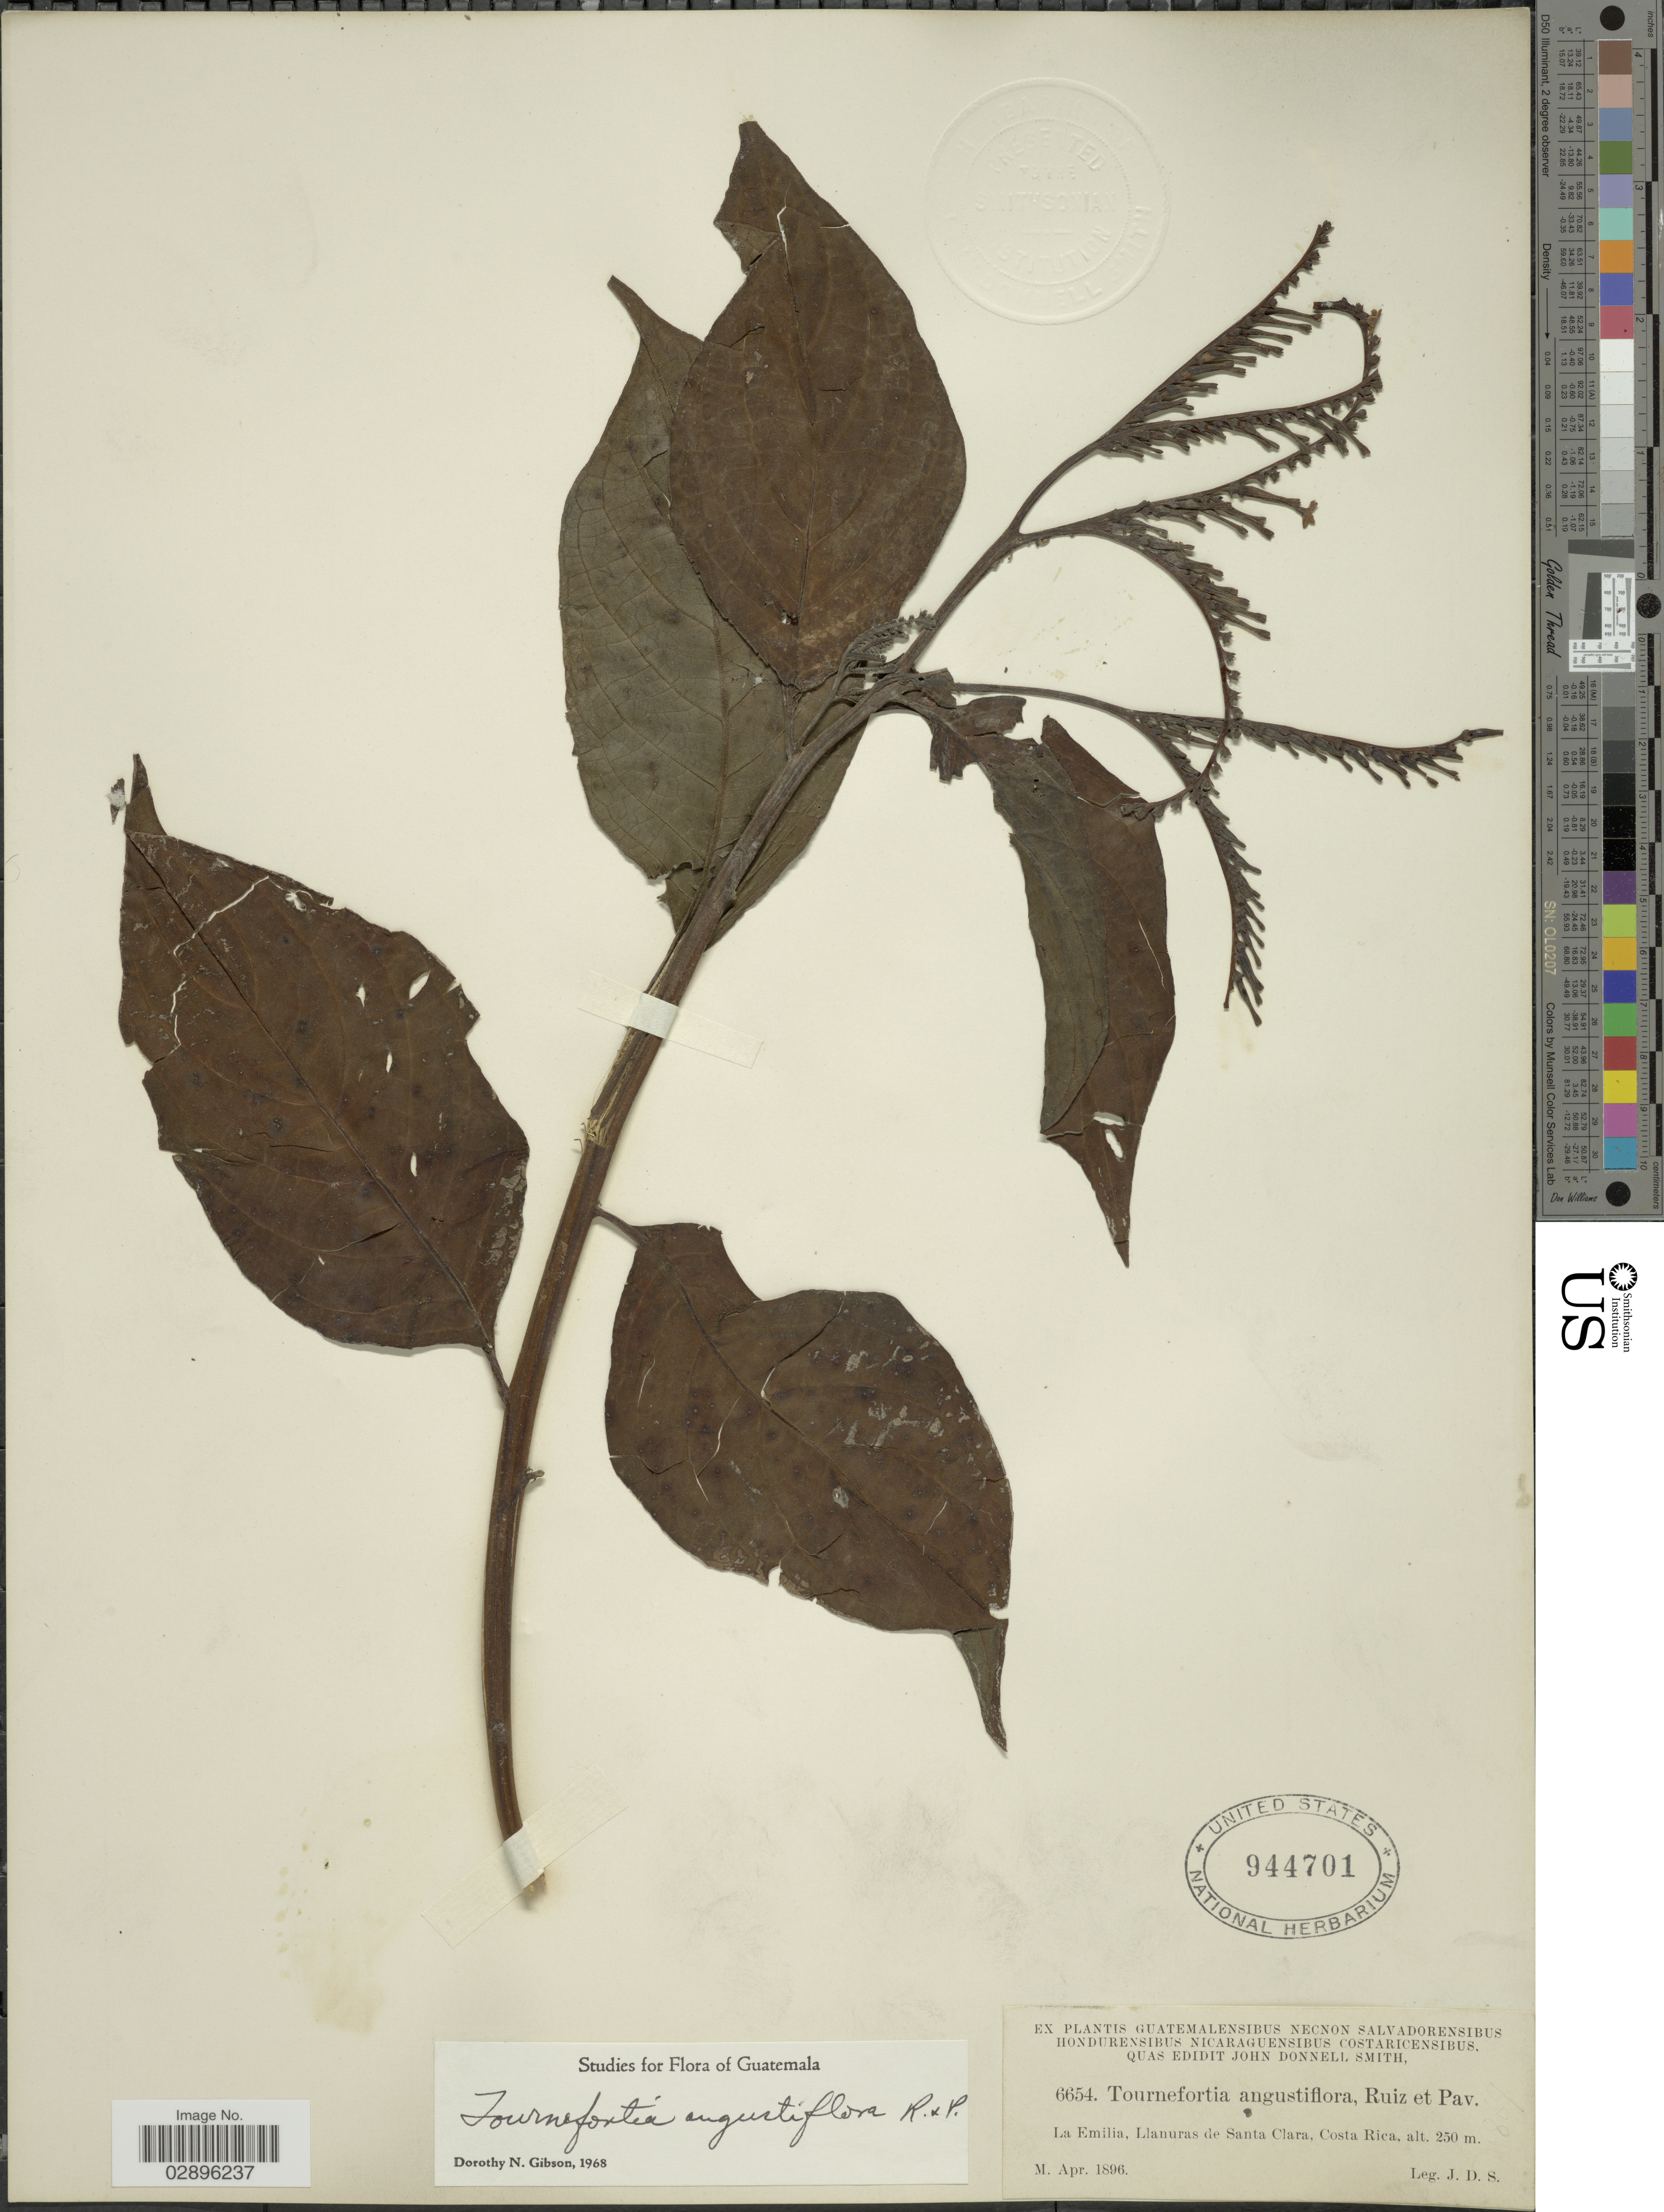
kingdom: Plantae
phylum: Tracheophyta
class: Magnoliopsida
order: Boraginales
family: Heliotropiaceae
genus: Tournefortia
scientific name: Tournefortia angustiflora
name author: Ruiz & Pav.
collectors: J. Donnell Smith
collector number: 6654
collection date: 1896-04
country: Costa Rica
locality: La Emilia, Llanuras de Santa Clara.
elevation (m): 250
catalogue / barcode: US 944701